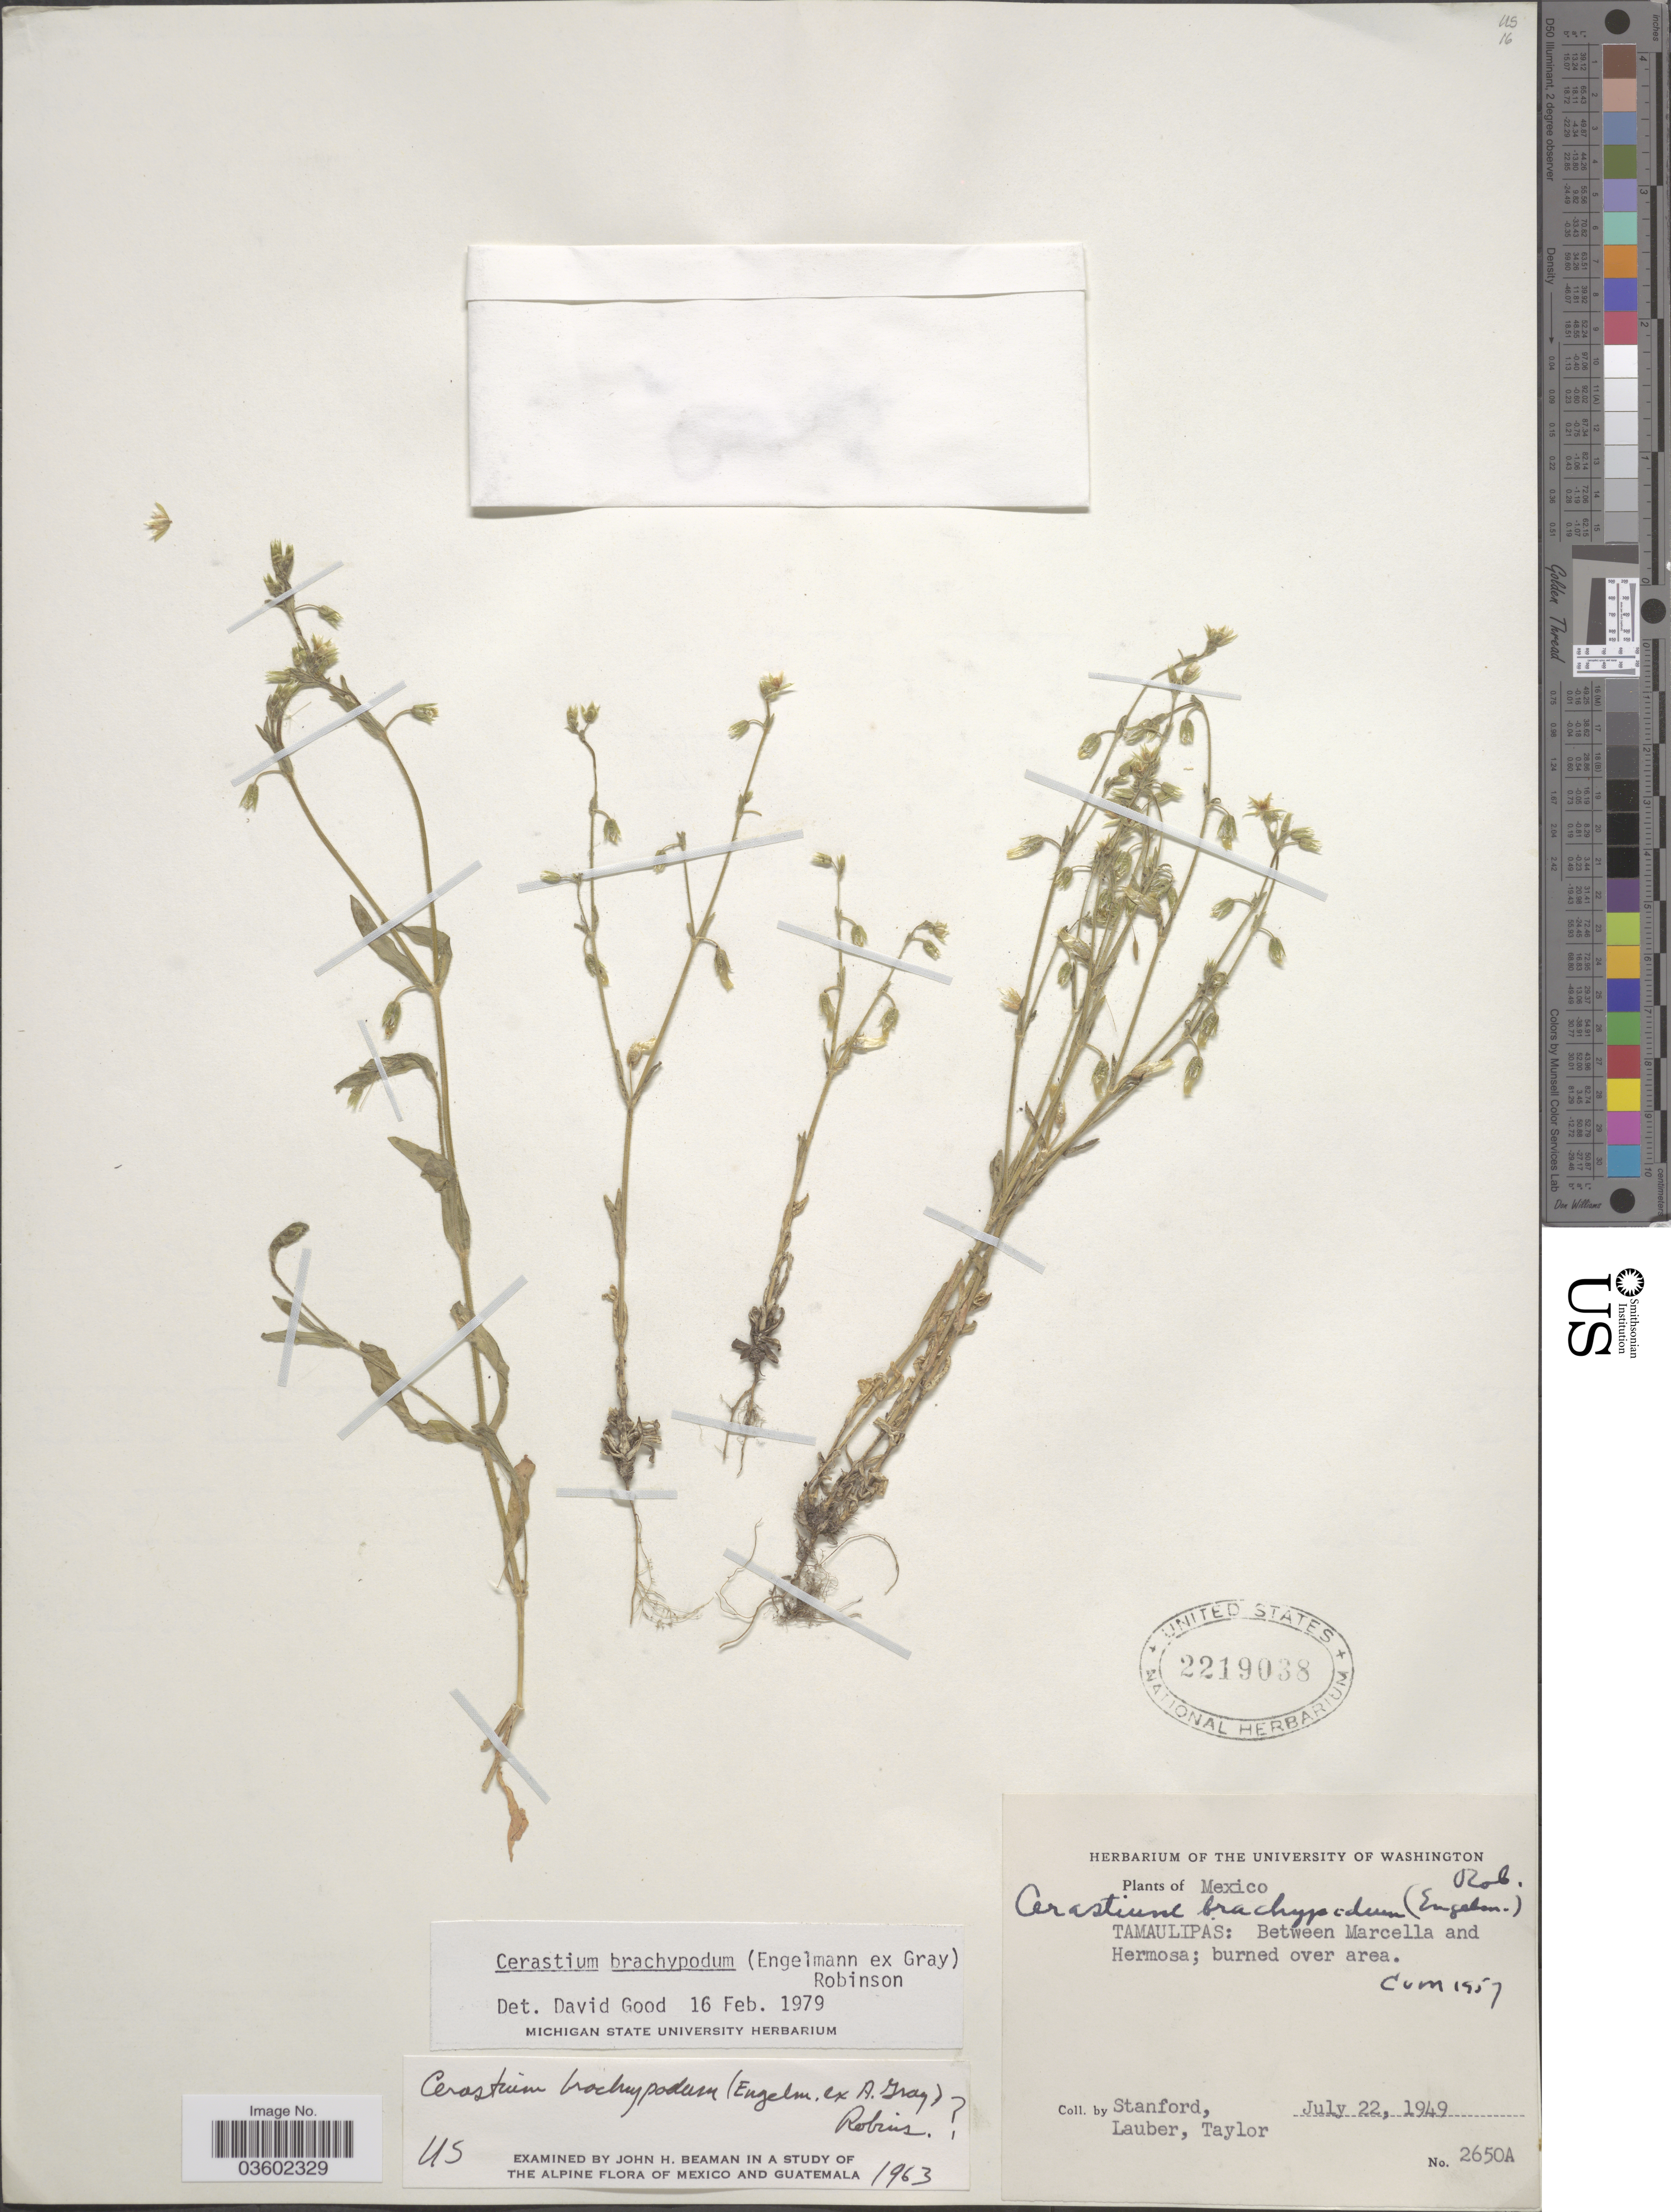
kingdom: Plantae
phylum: Tracheophyta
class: Magnoliopsida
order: Caryophyllales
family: Caryophyllaceae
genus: Cerastium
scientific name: Cerastium brachypodum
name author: (Engelm. ex A. Gray) B.L. Rob.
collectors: -. Stanford, Lauber, -- & -- Taylor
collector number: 2650A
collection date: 1949-07-22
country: Mexico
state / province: Tamaulipas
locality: Between Marcella and Hermosa.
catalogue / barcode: US 2219038